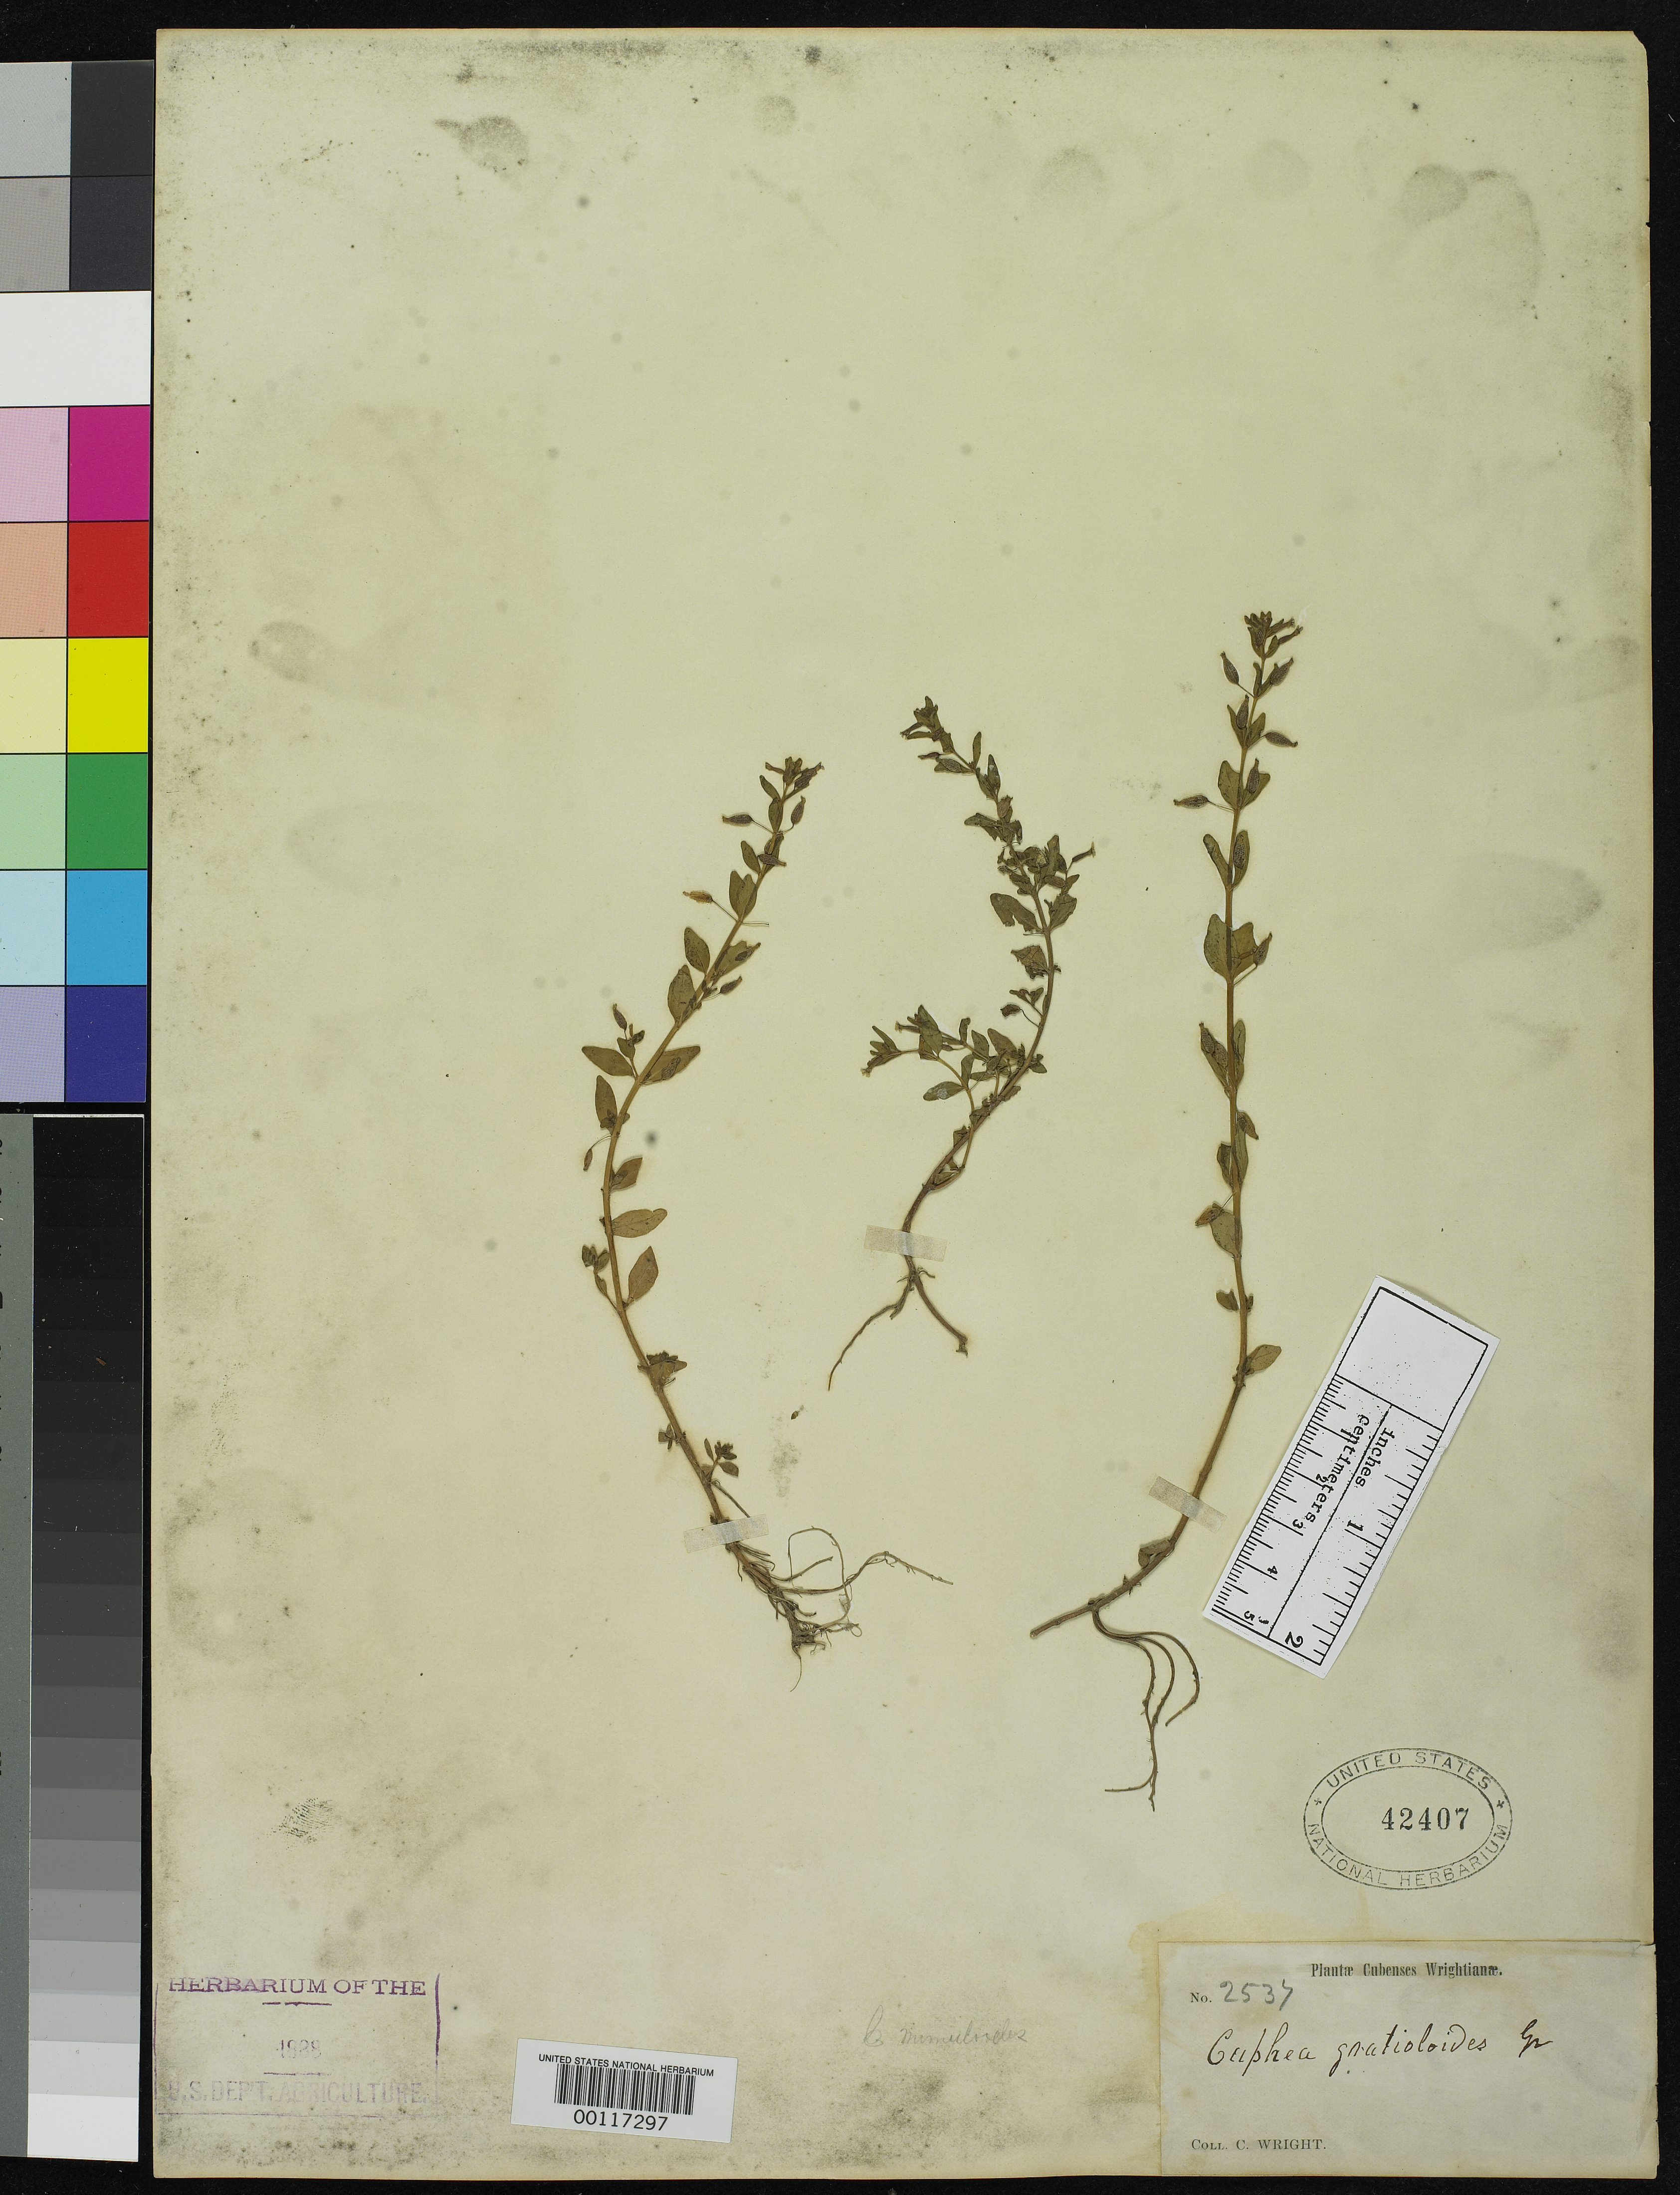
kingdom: Plantae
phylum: Tracheophyta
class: Magnoliopsida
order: Myrtales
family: Lythraceae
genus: Cuphea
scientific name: Cuphea gratioloides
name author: Griseb.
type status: Isotype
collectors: C. Wright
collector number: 2537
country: Cuba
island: Greater Antilles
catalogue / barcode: US 42407